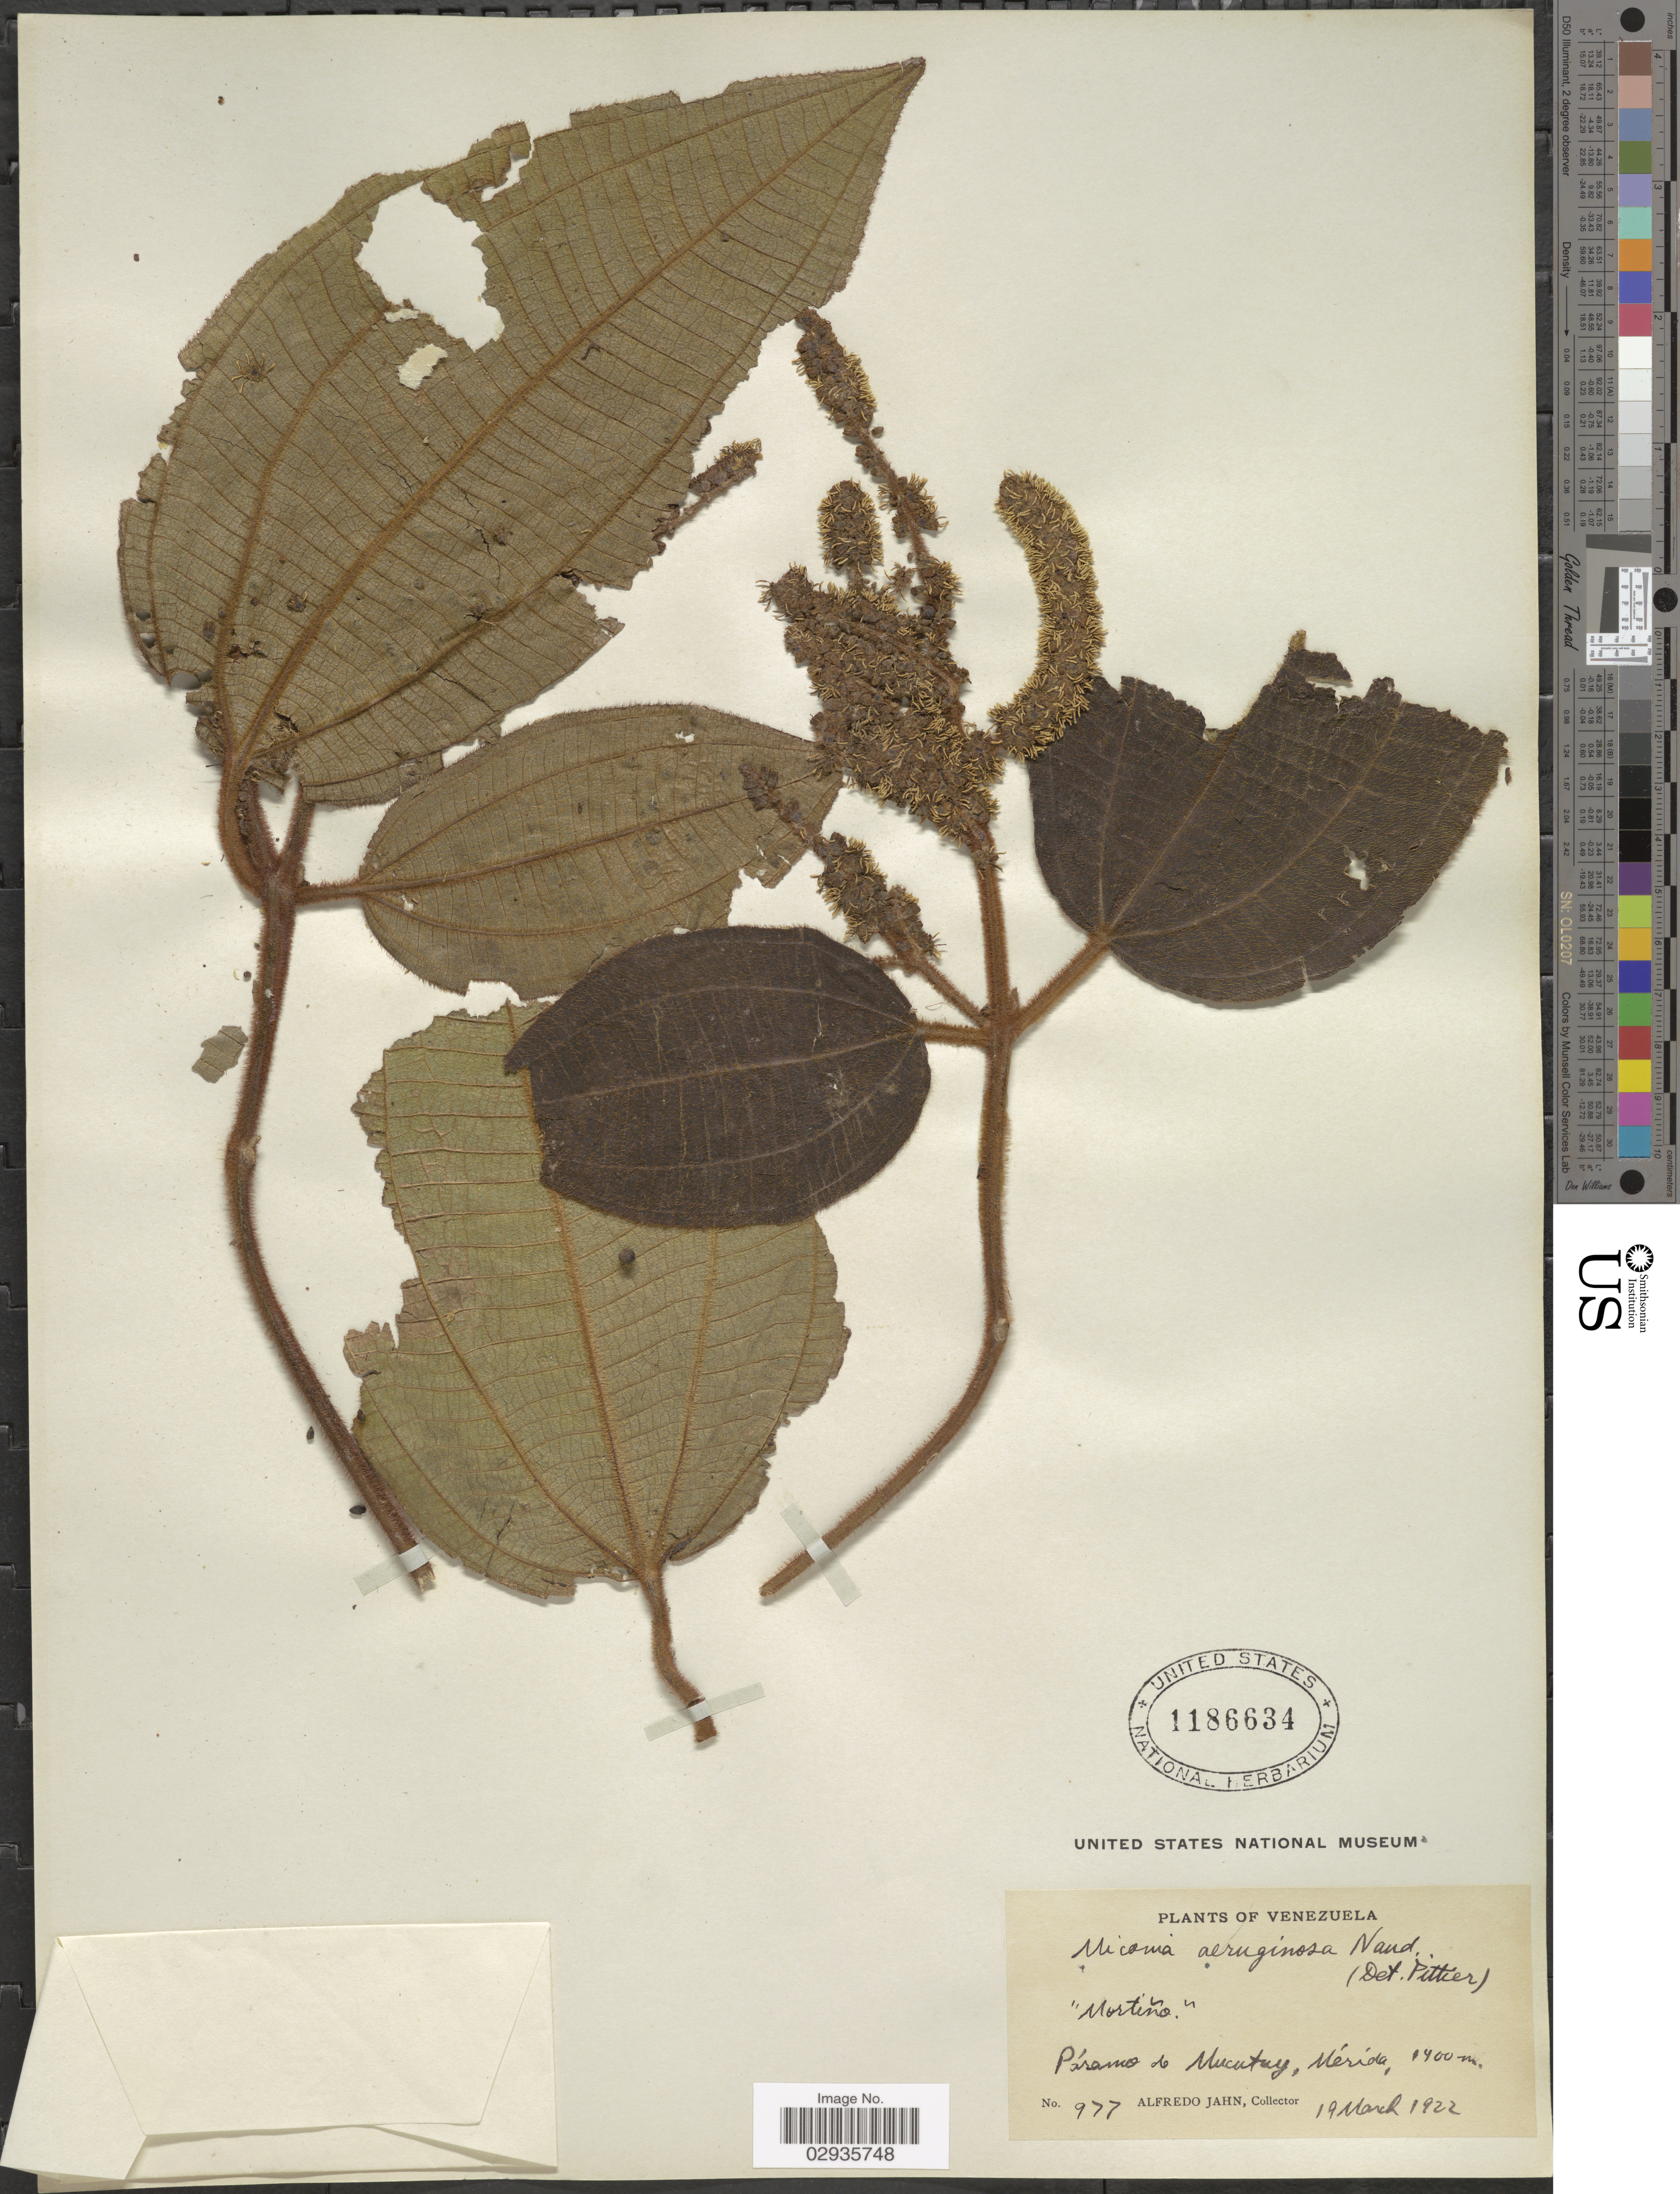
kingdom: Plantae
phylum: Tracheophyta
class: Magnoliopsida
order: Myrtales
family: Melastomataceae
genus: Miconia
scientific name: Miconia aeruginosa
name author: Naudin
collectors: A. Jahn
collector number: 977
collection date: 1922-03-19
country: Venezuela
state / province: Mérida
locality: Páramo de Mucutuy.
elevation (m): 1400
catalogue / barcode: US 1186634